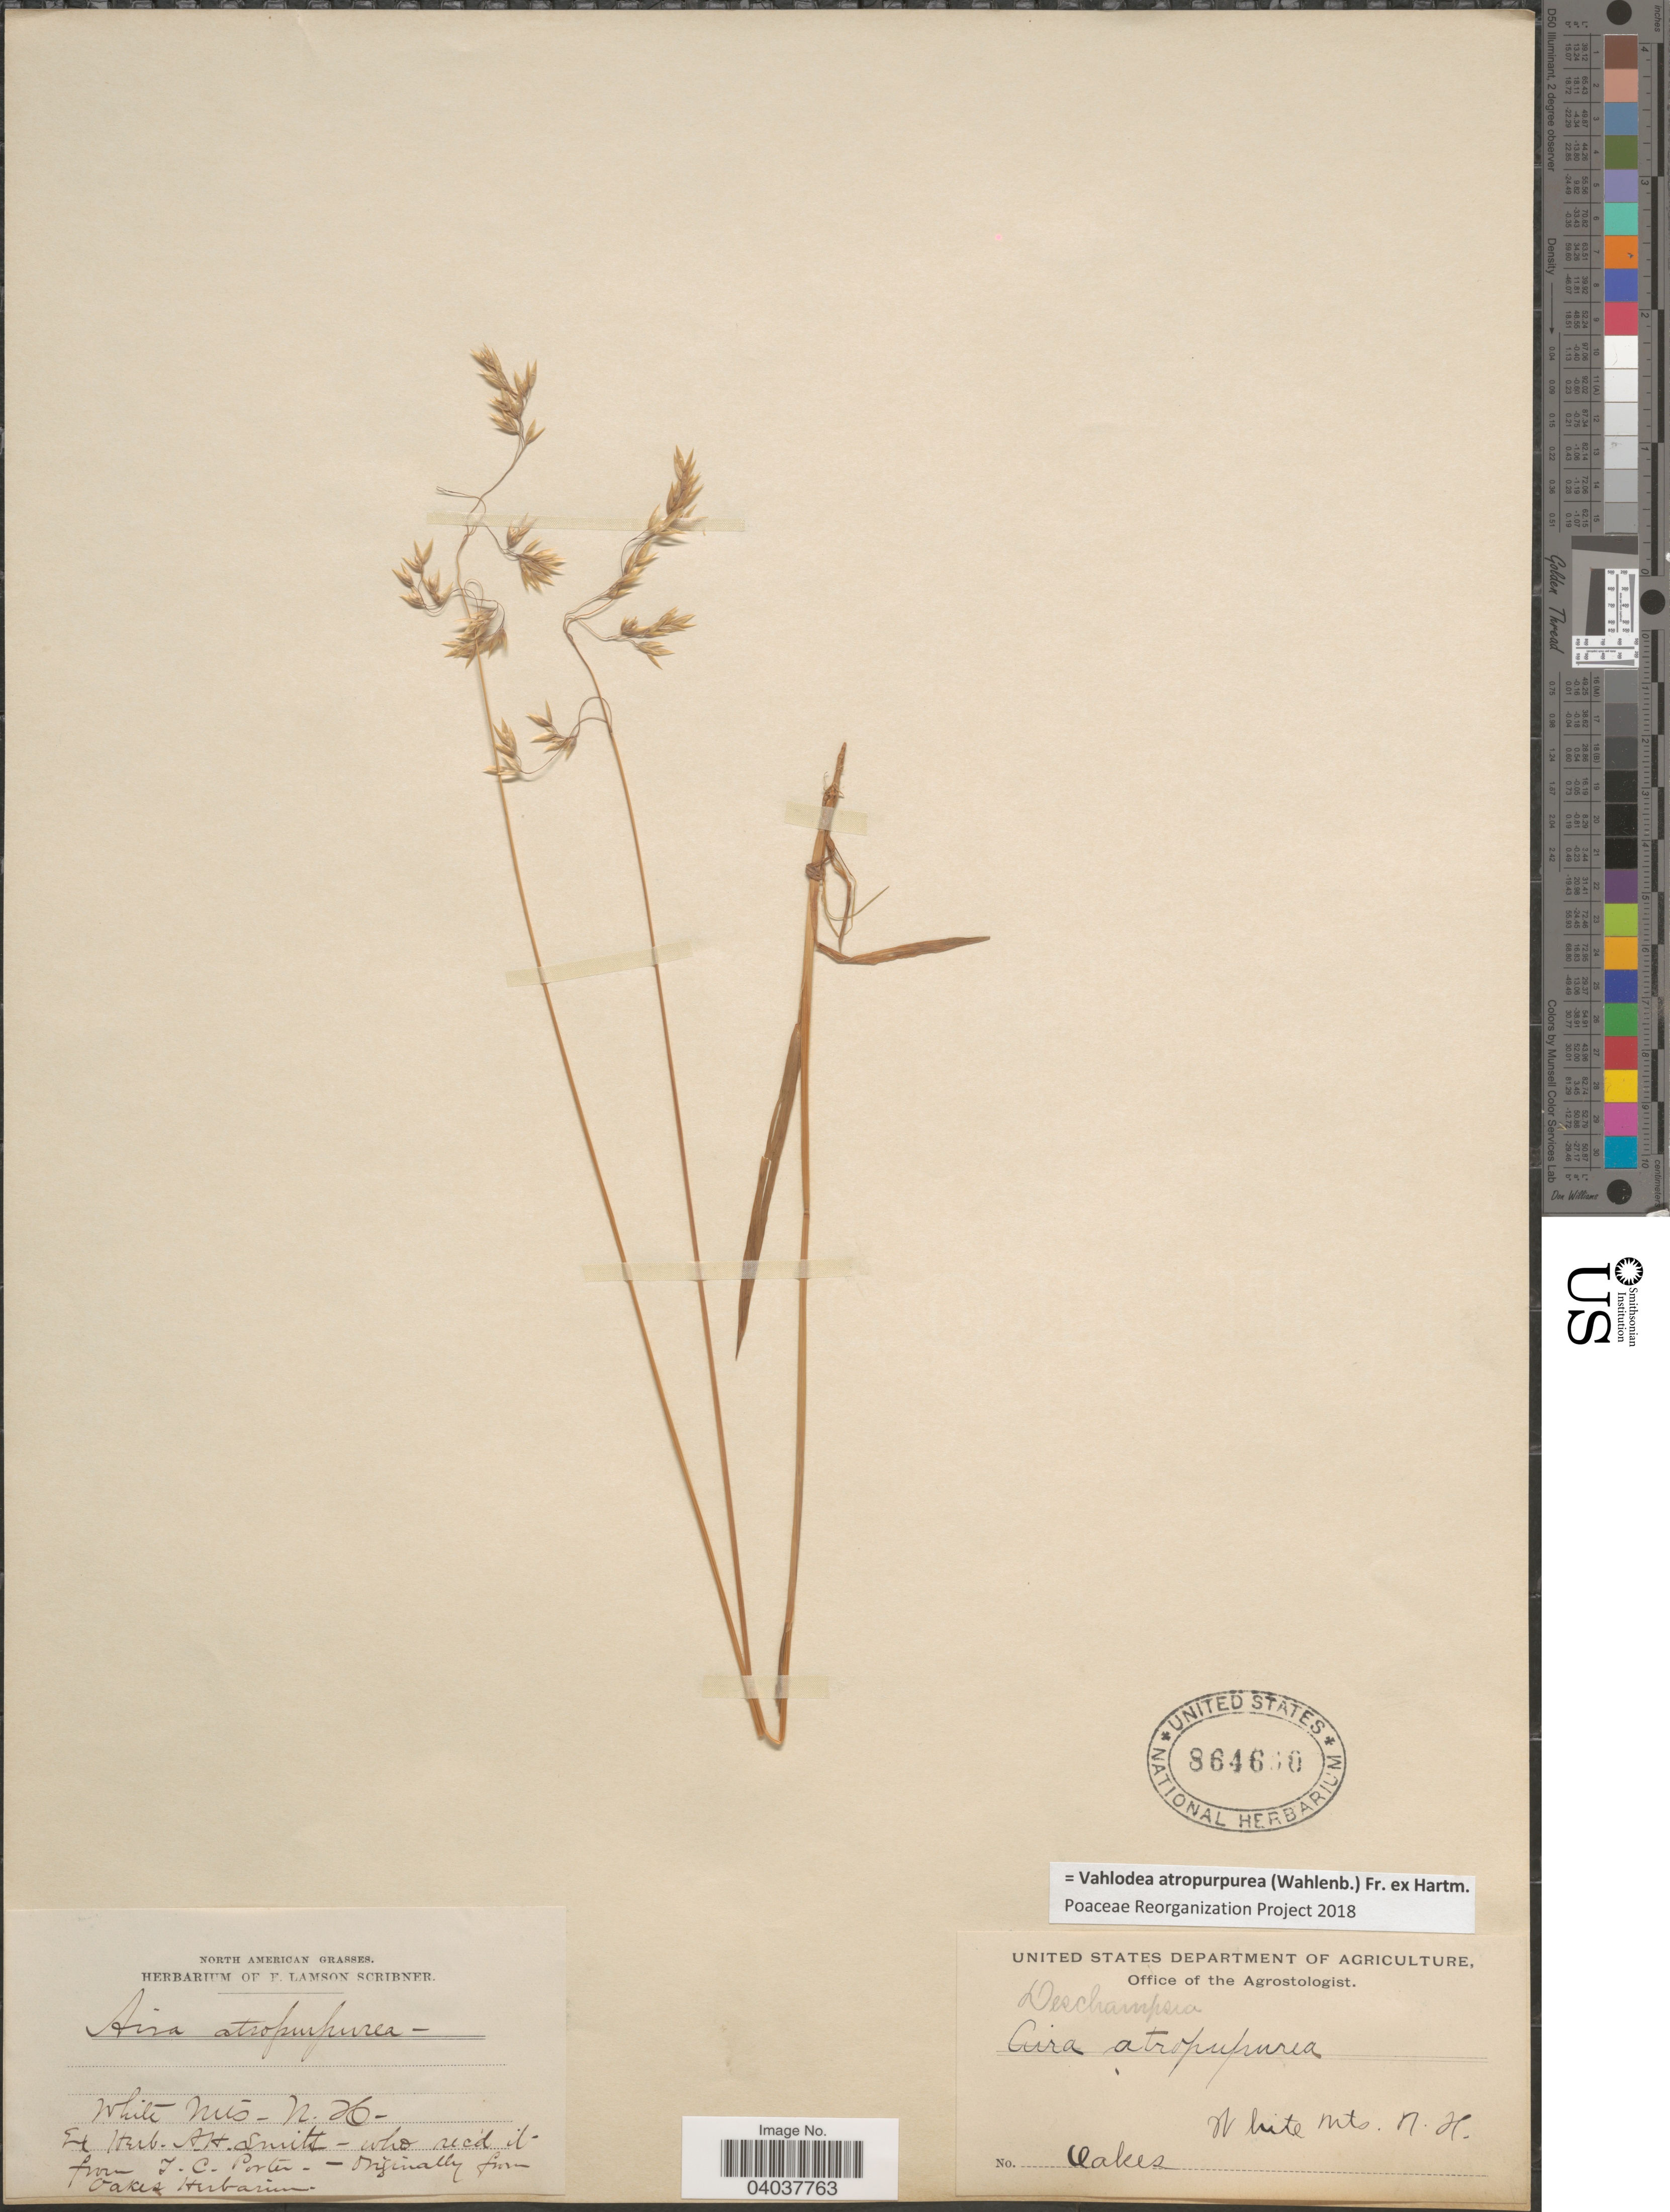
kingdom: Plantae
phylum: Tracheophyta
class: Liliopsida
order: Poales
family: Poaceae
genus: Vahlodea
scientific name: Vahlodea atropurpurea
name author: (Wahlenb.) Fr. ex Hartm.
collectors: -. Oakes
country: United States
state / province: New Hampshire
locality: White Mts.